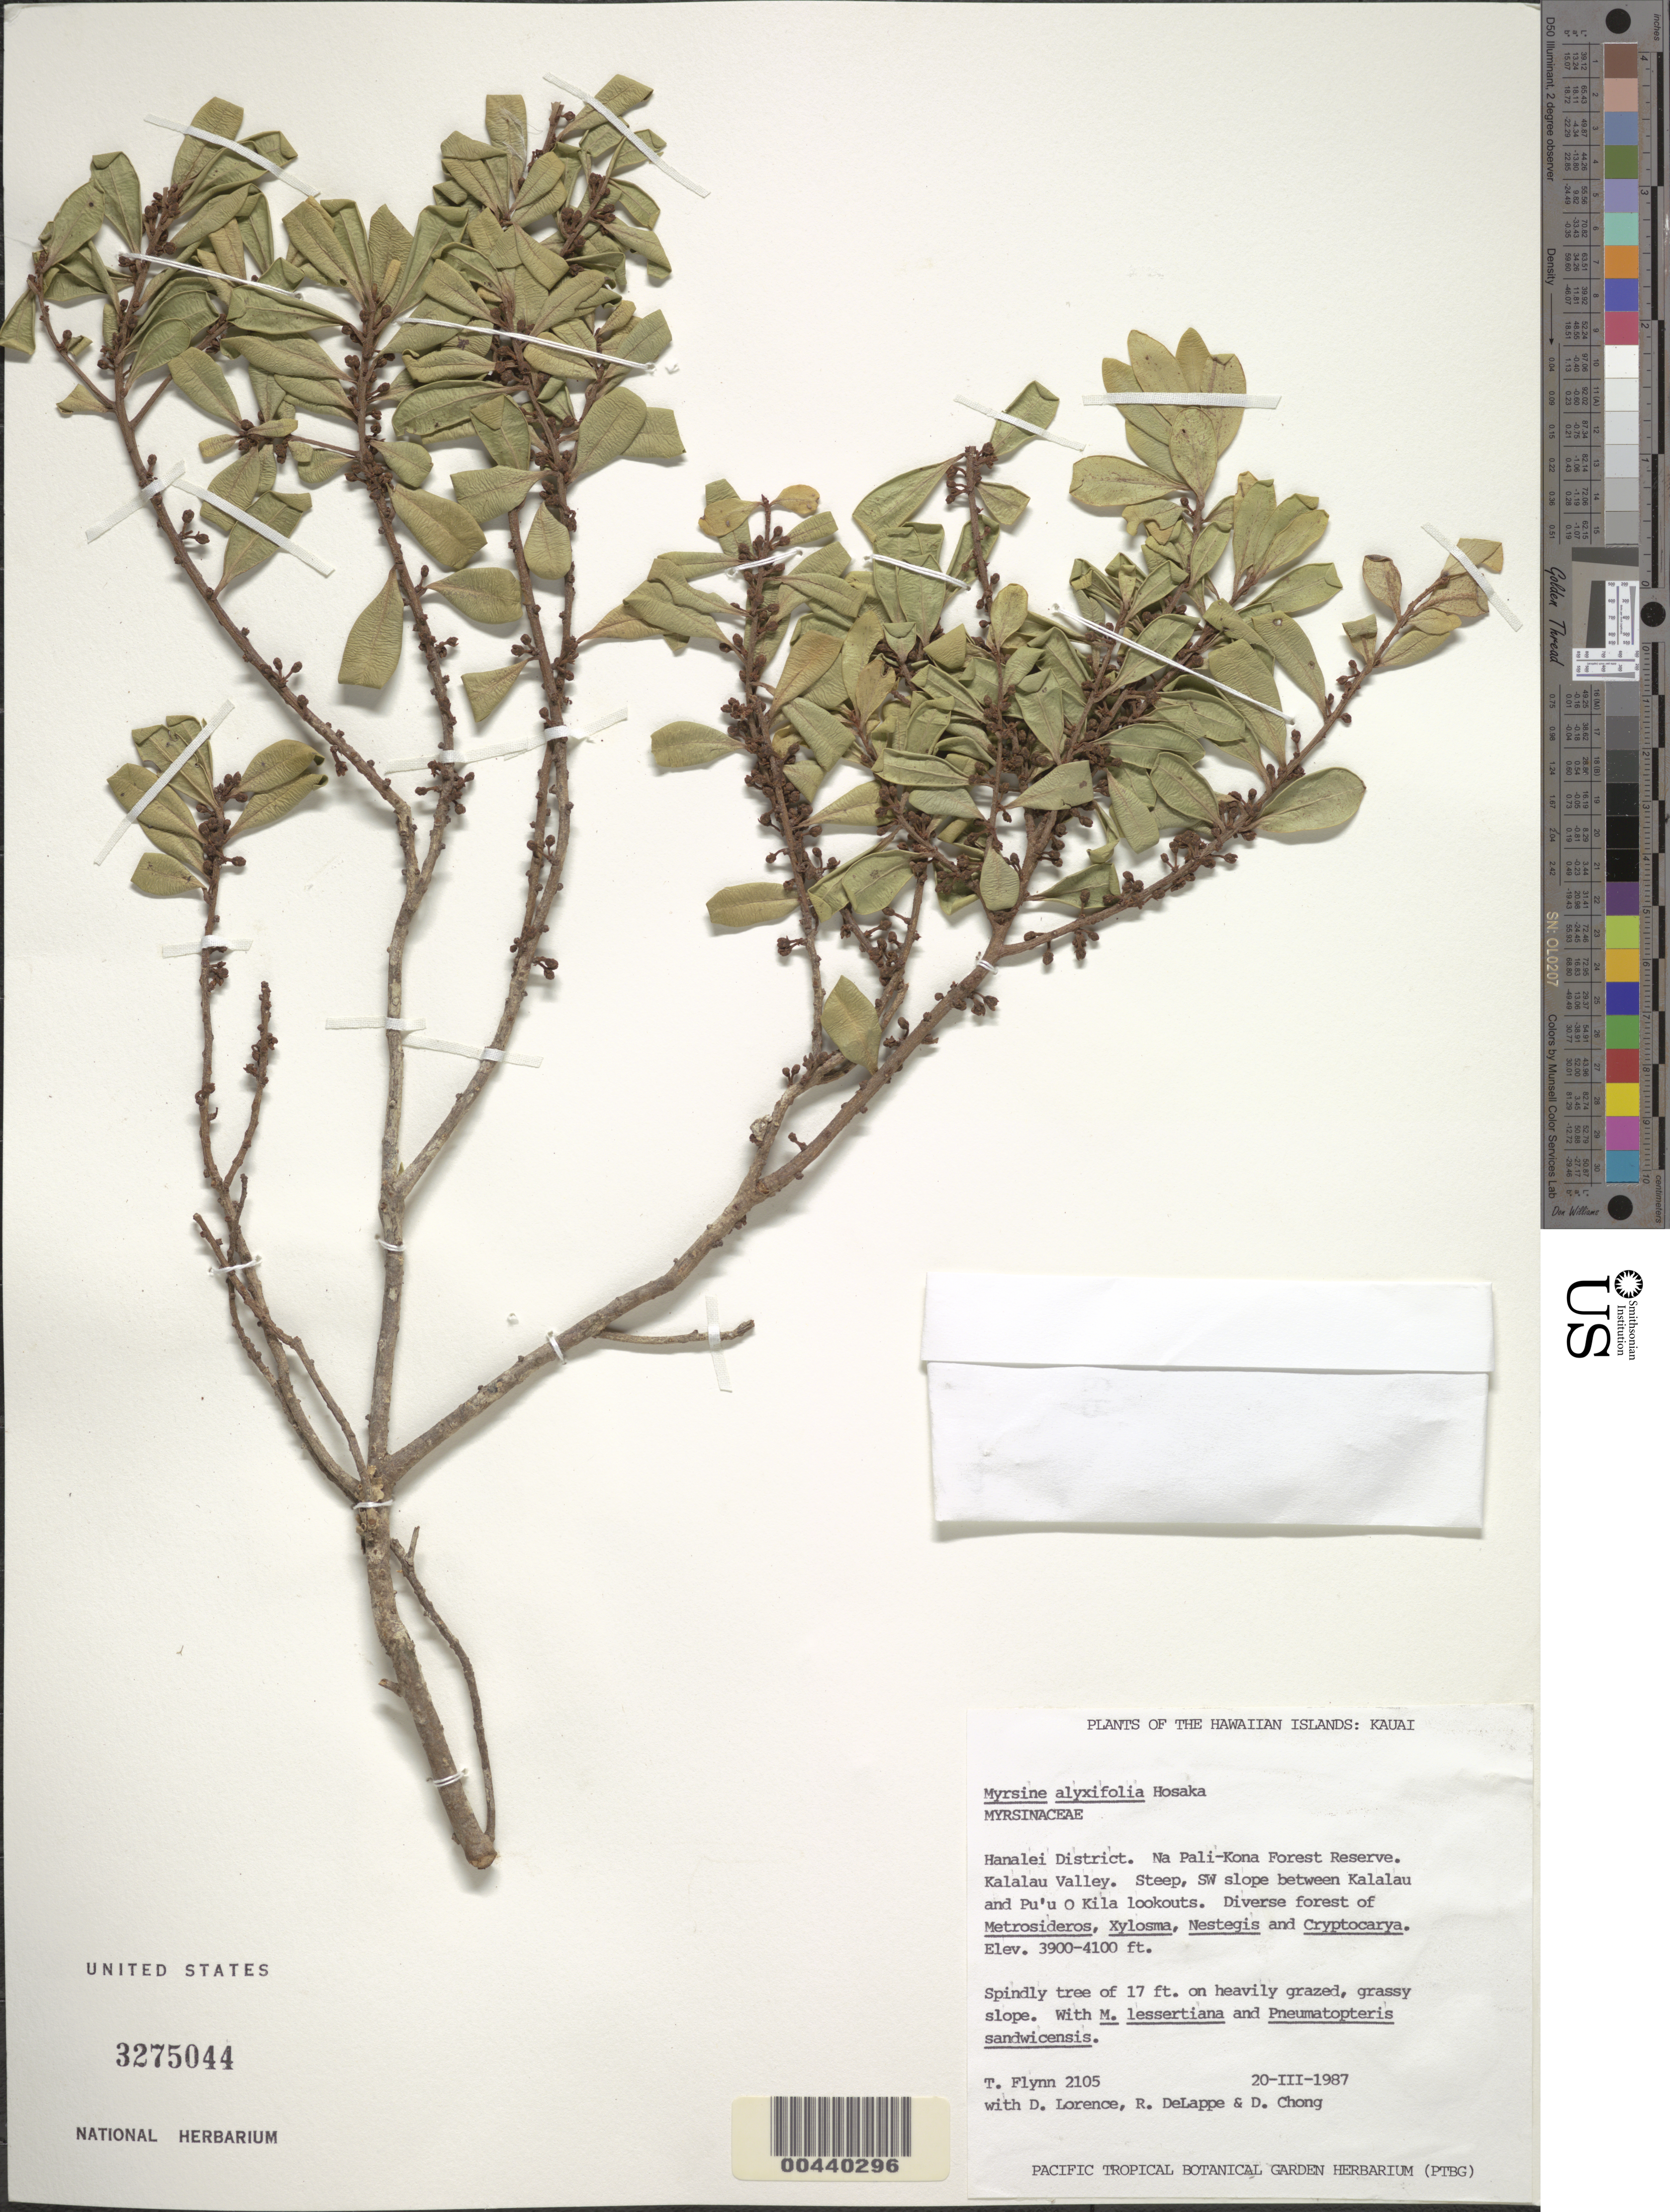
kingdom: Plantae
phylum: Tracheophyta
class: Magnoliopsida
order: Ericales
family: Primulaceae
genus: Myrsine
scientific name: Myrsine alyxifolia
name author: Hosaka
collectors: T. W. Flynn, D. Lorence, R. DeLappe & D. Chong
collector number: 2105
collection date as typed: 20 Mar 1987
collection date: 1987-03-20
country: United States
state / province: Hawaii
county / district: Kauai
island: Kaua'i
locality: Hanalei District. Na Pali-Kona Forest Reserve. Kalalau Valley. SW slope between Kalalau and Pu'u O Kila lookouts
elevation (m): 1189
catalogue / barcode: US 3275044